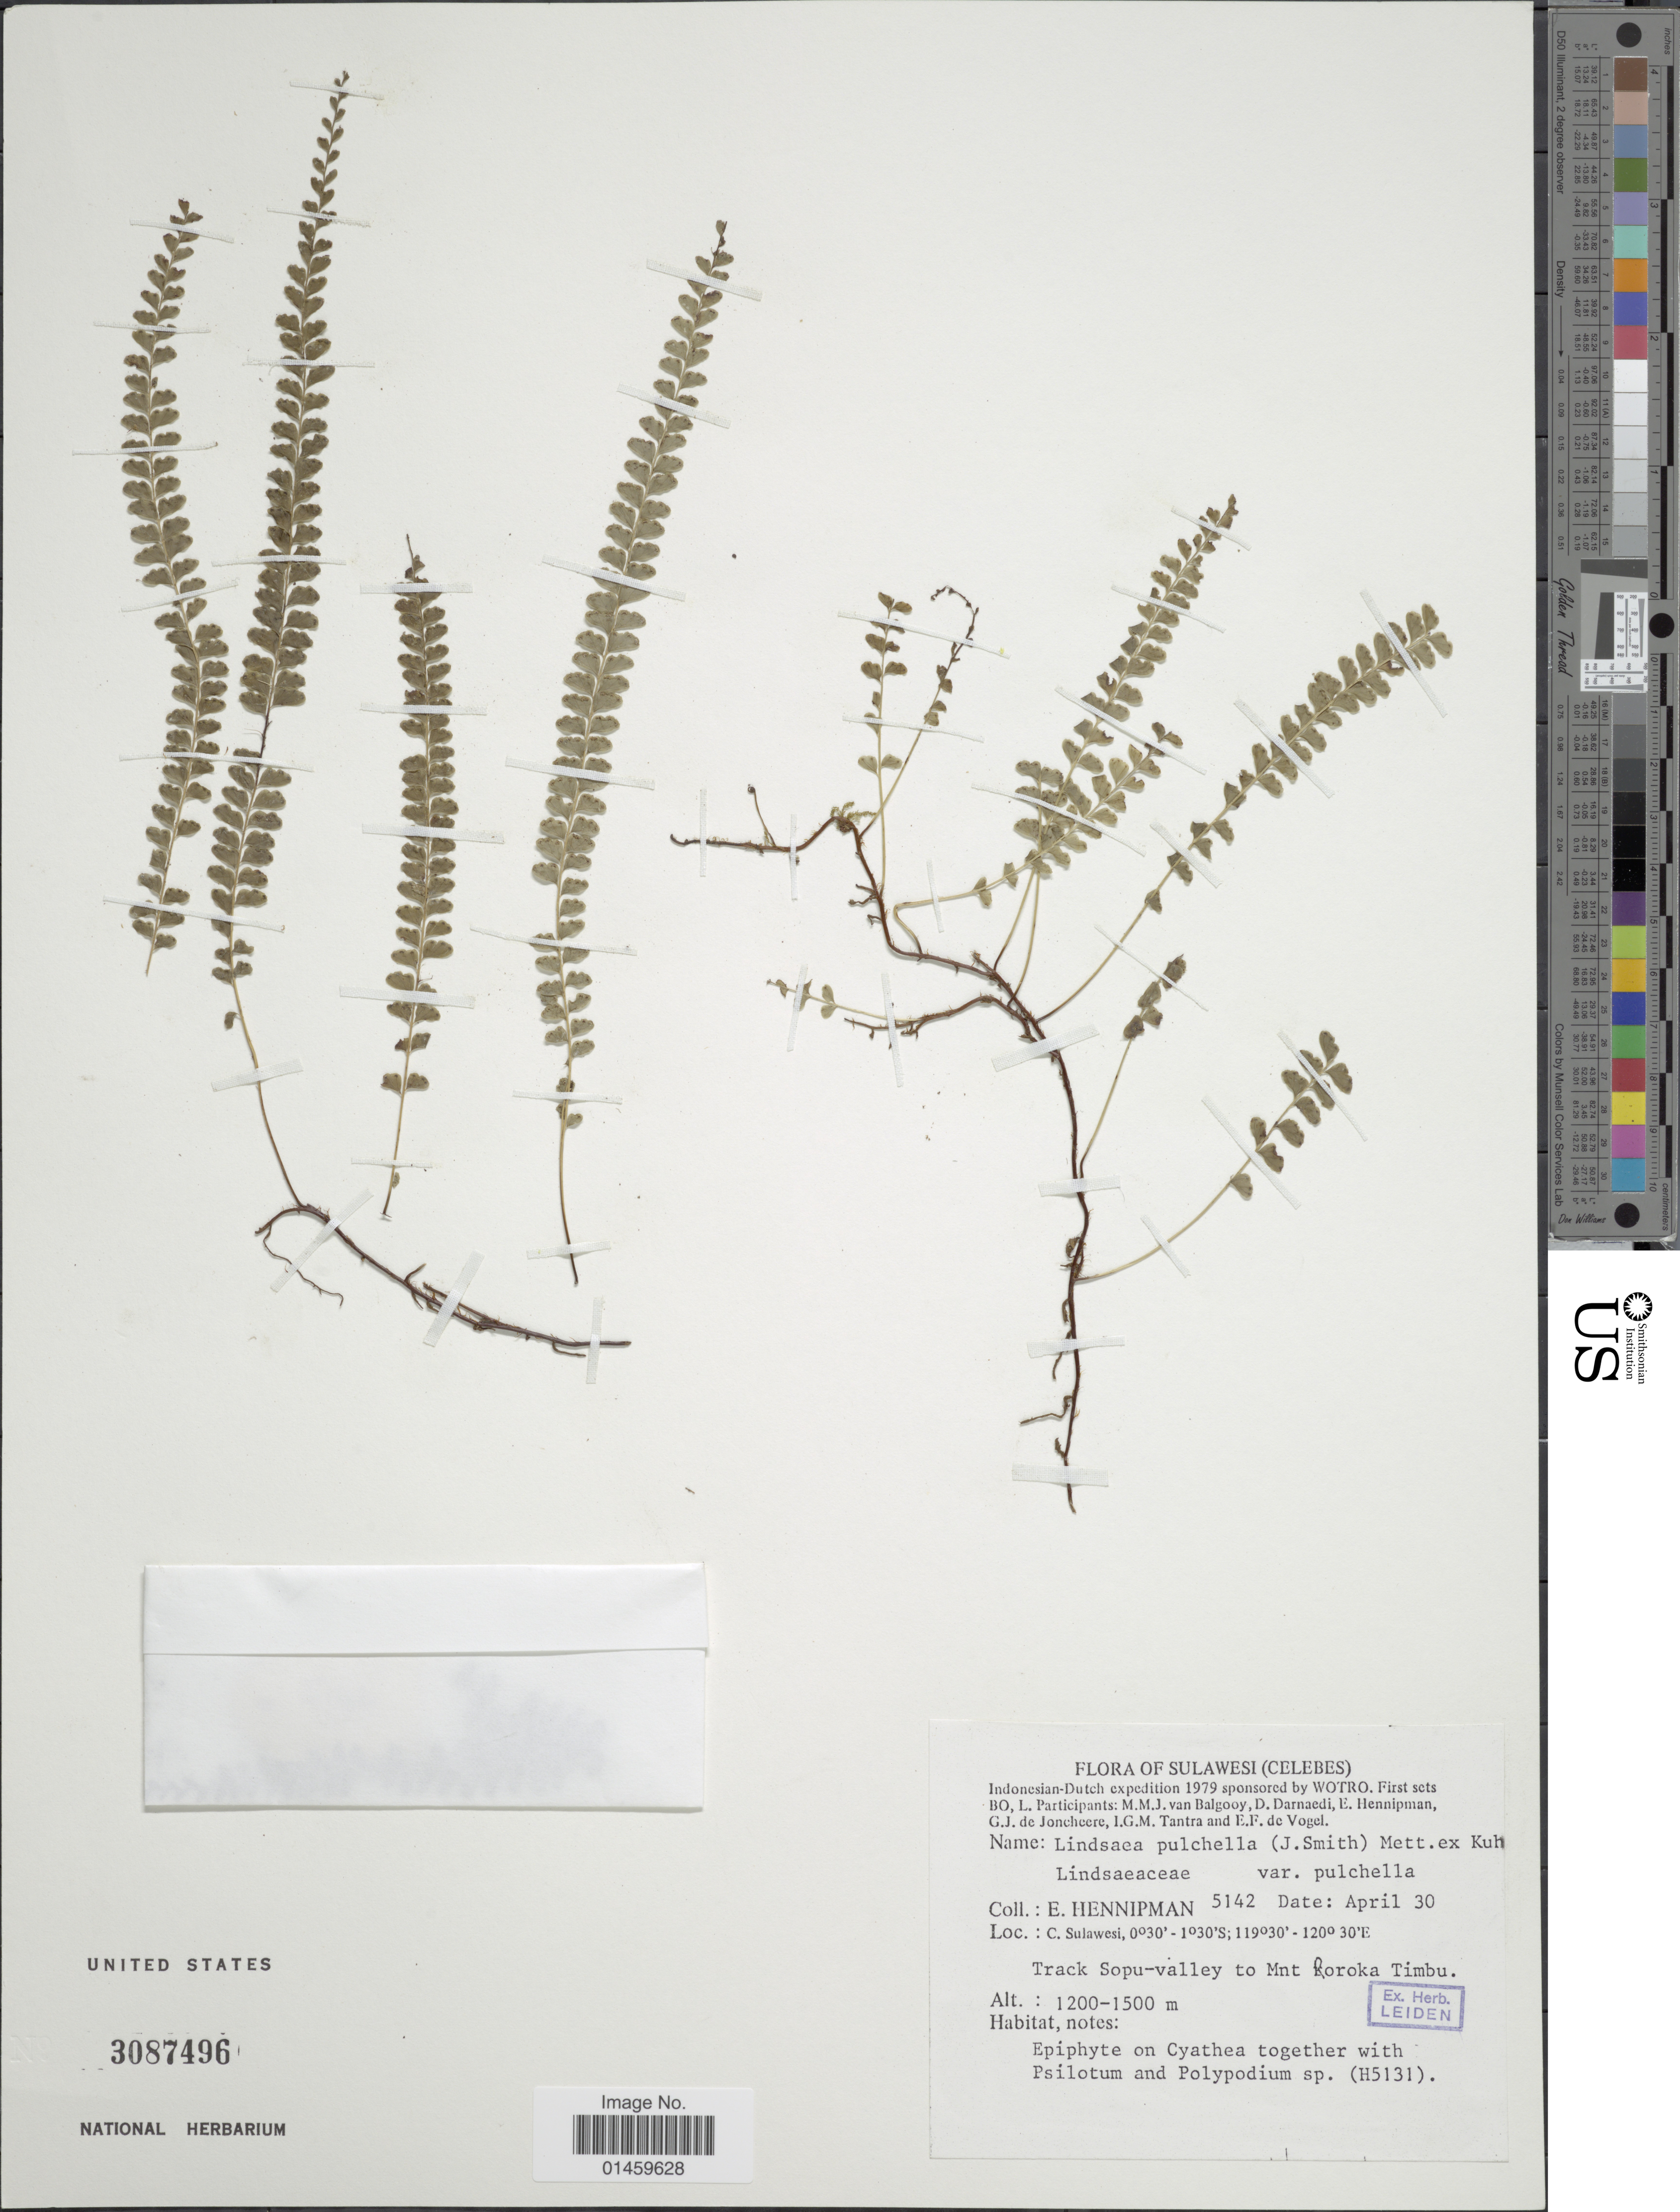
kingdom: Plantae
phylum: Tracheophyta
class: Polypodiopsida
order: Polypodiales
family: Lindsaeaceae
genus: Lindsaea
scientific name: Lindsaea pulchella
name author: (J. Sm.) Mett. ex Kuhn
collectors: E. Hennipman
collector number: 5142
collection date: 1979-04-30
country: Indonesia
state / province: Sulawesi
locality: Celebes. C. Sulawesi. Track Sopu-valley to Mnt Roroka Timbu.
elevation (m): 1200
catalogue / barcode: US 3087496